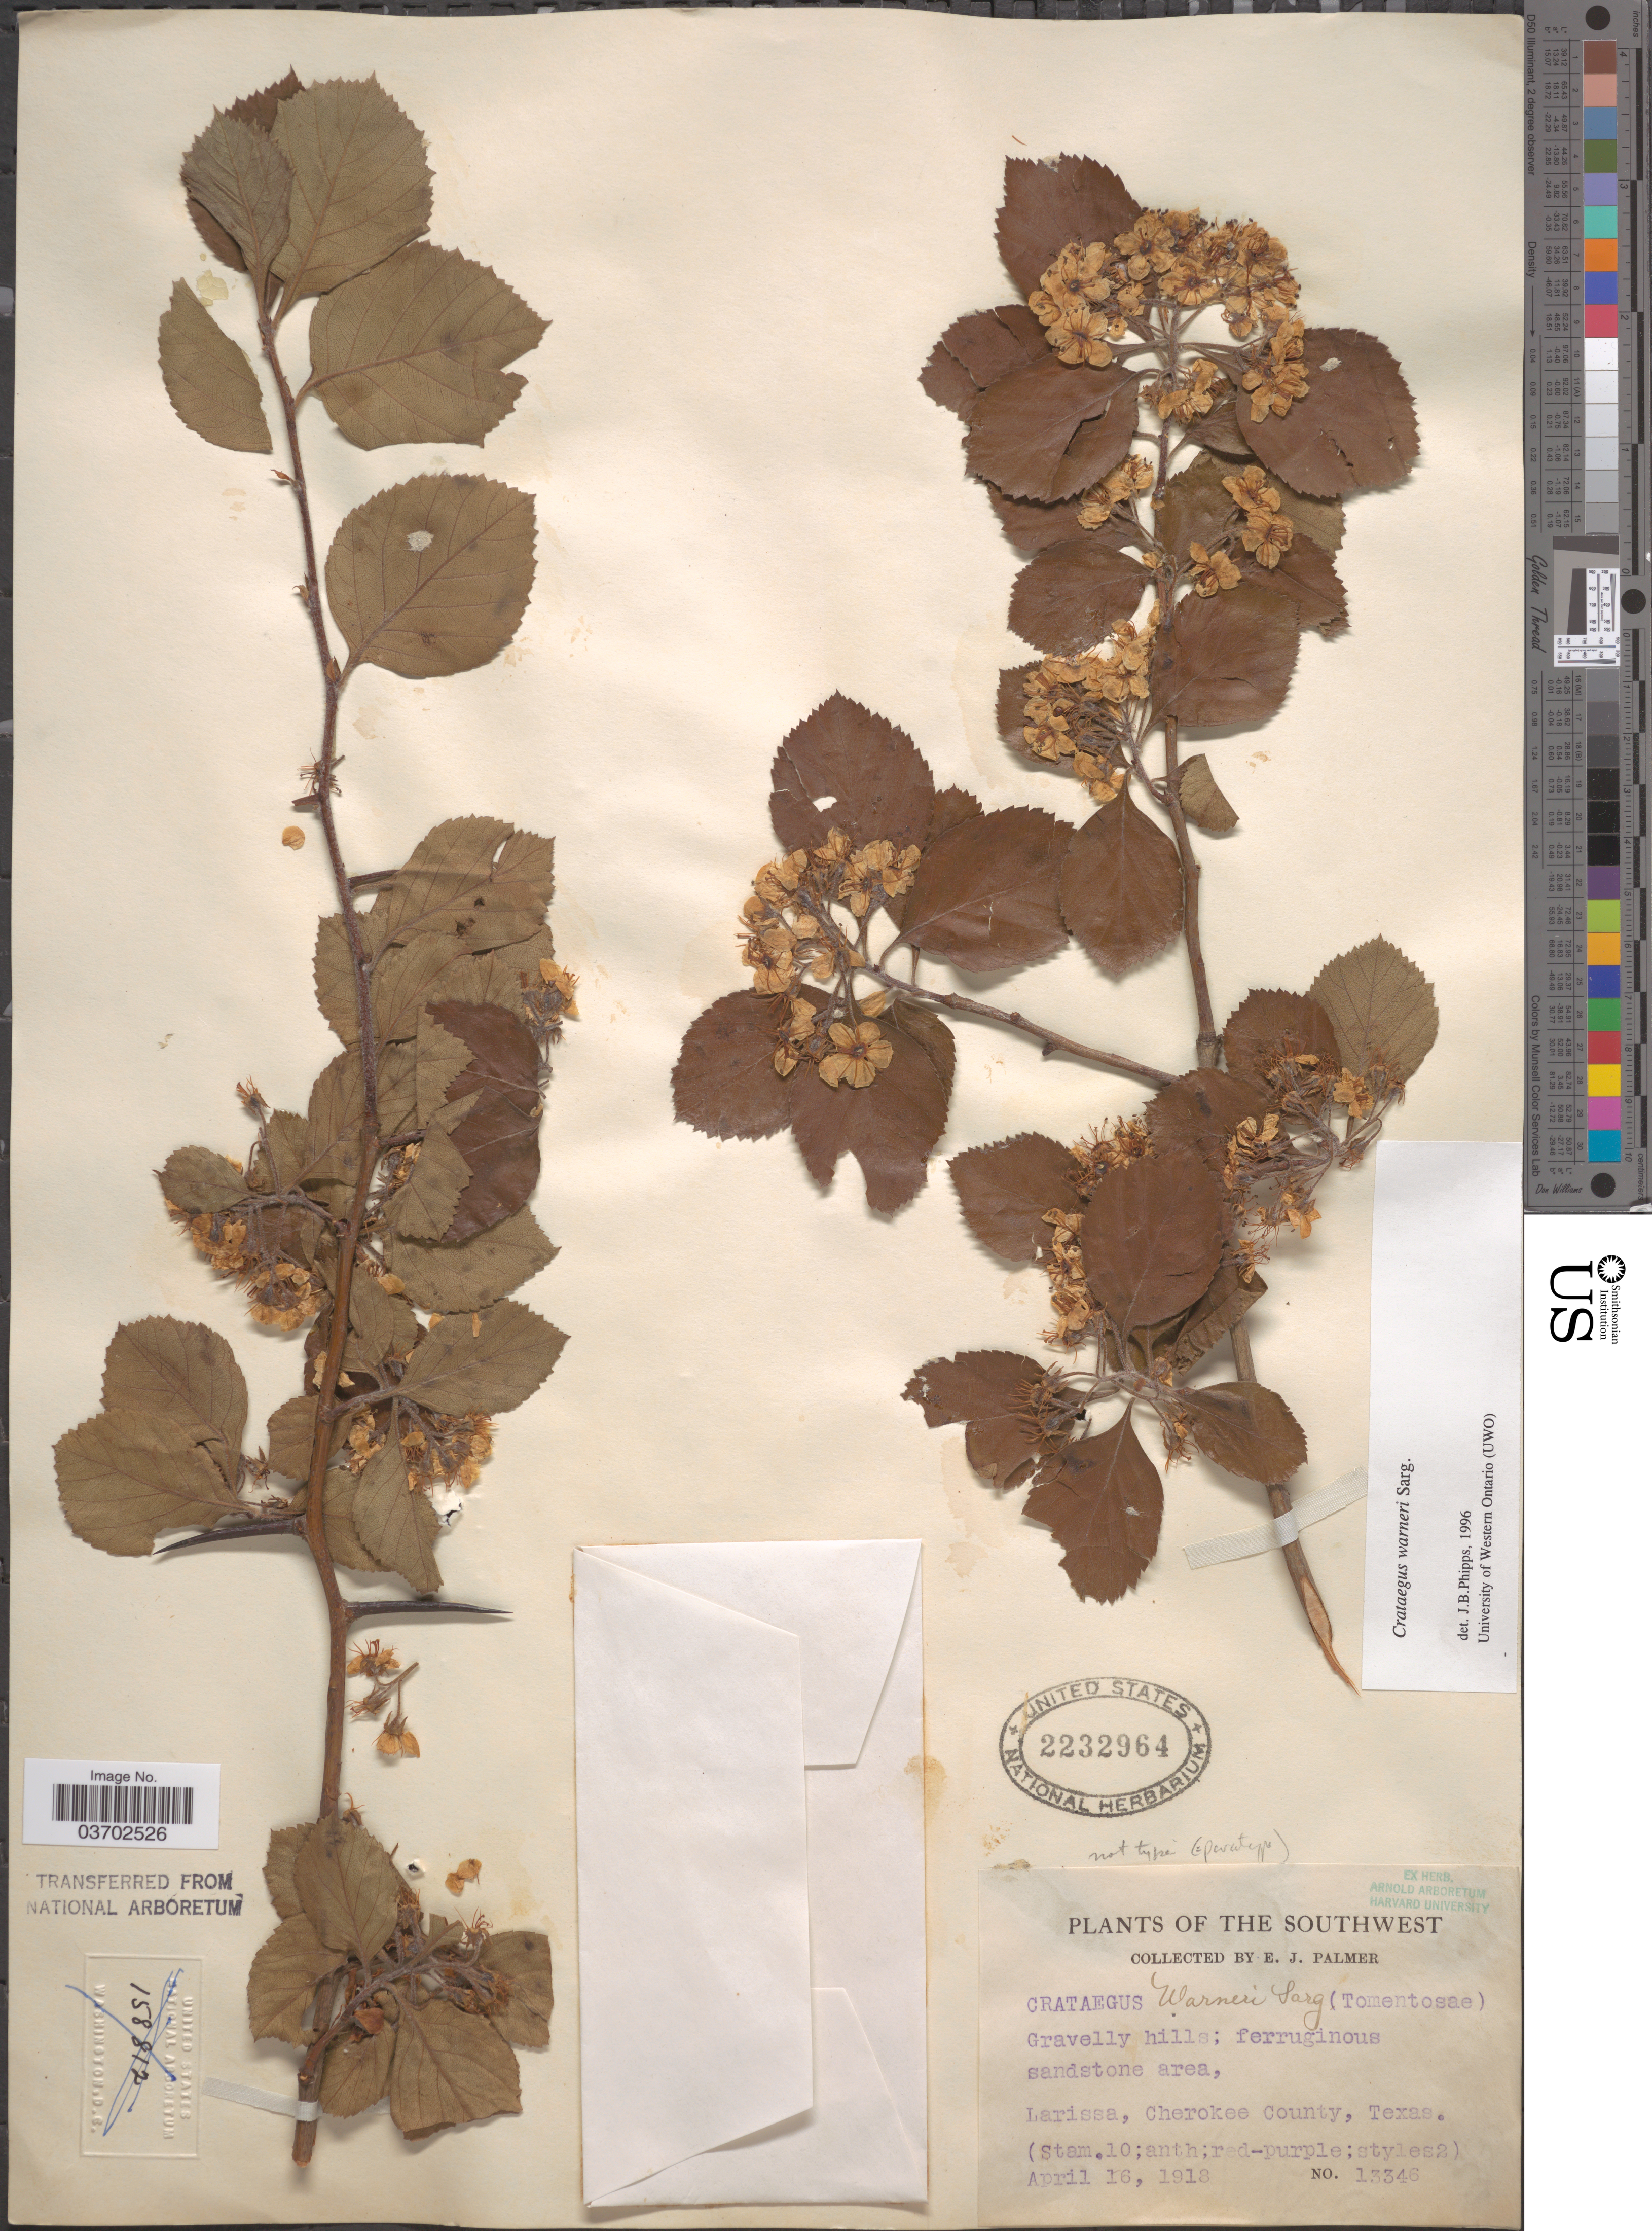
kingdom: Plantae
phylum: Tracheophyta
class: Magnoliopsida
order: Rosales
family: Rosaceae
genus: Crataegus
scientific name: Crataegus warneri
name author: Sarg.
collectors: E. J. Palmer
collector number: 13346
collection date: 1918-04-16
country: United States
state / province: Texas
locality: The Southwest. Larissa, Cherokee County.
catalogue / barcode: US 2232964